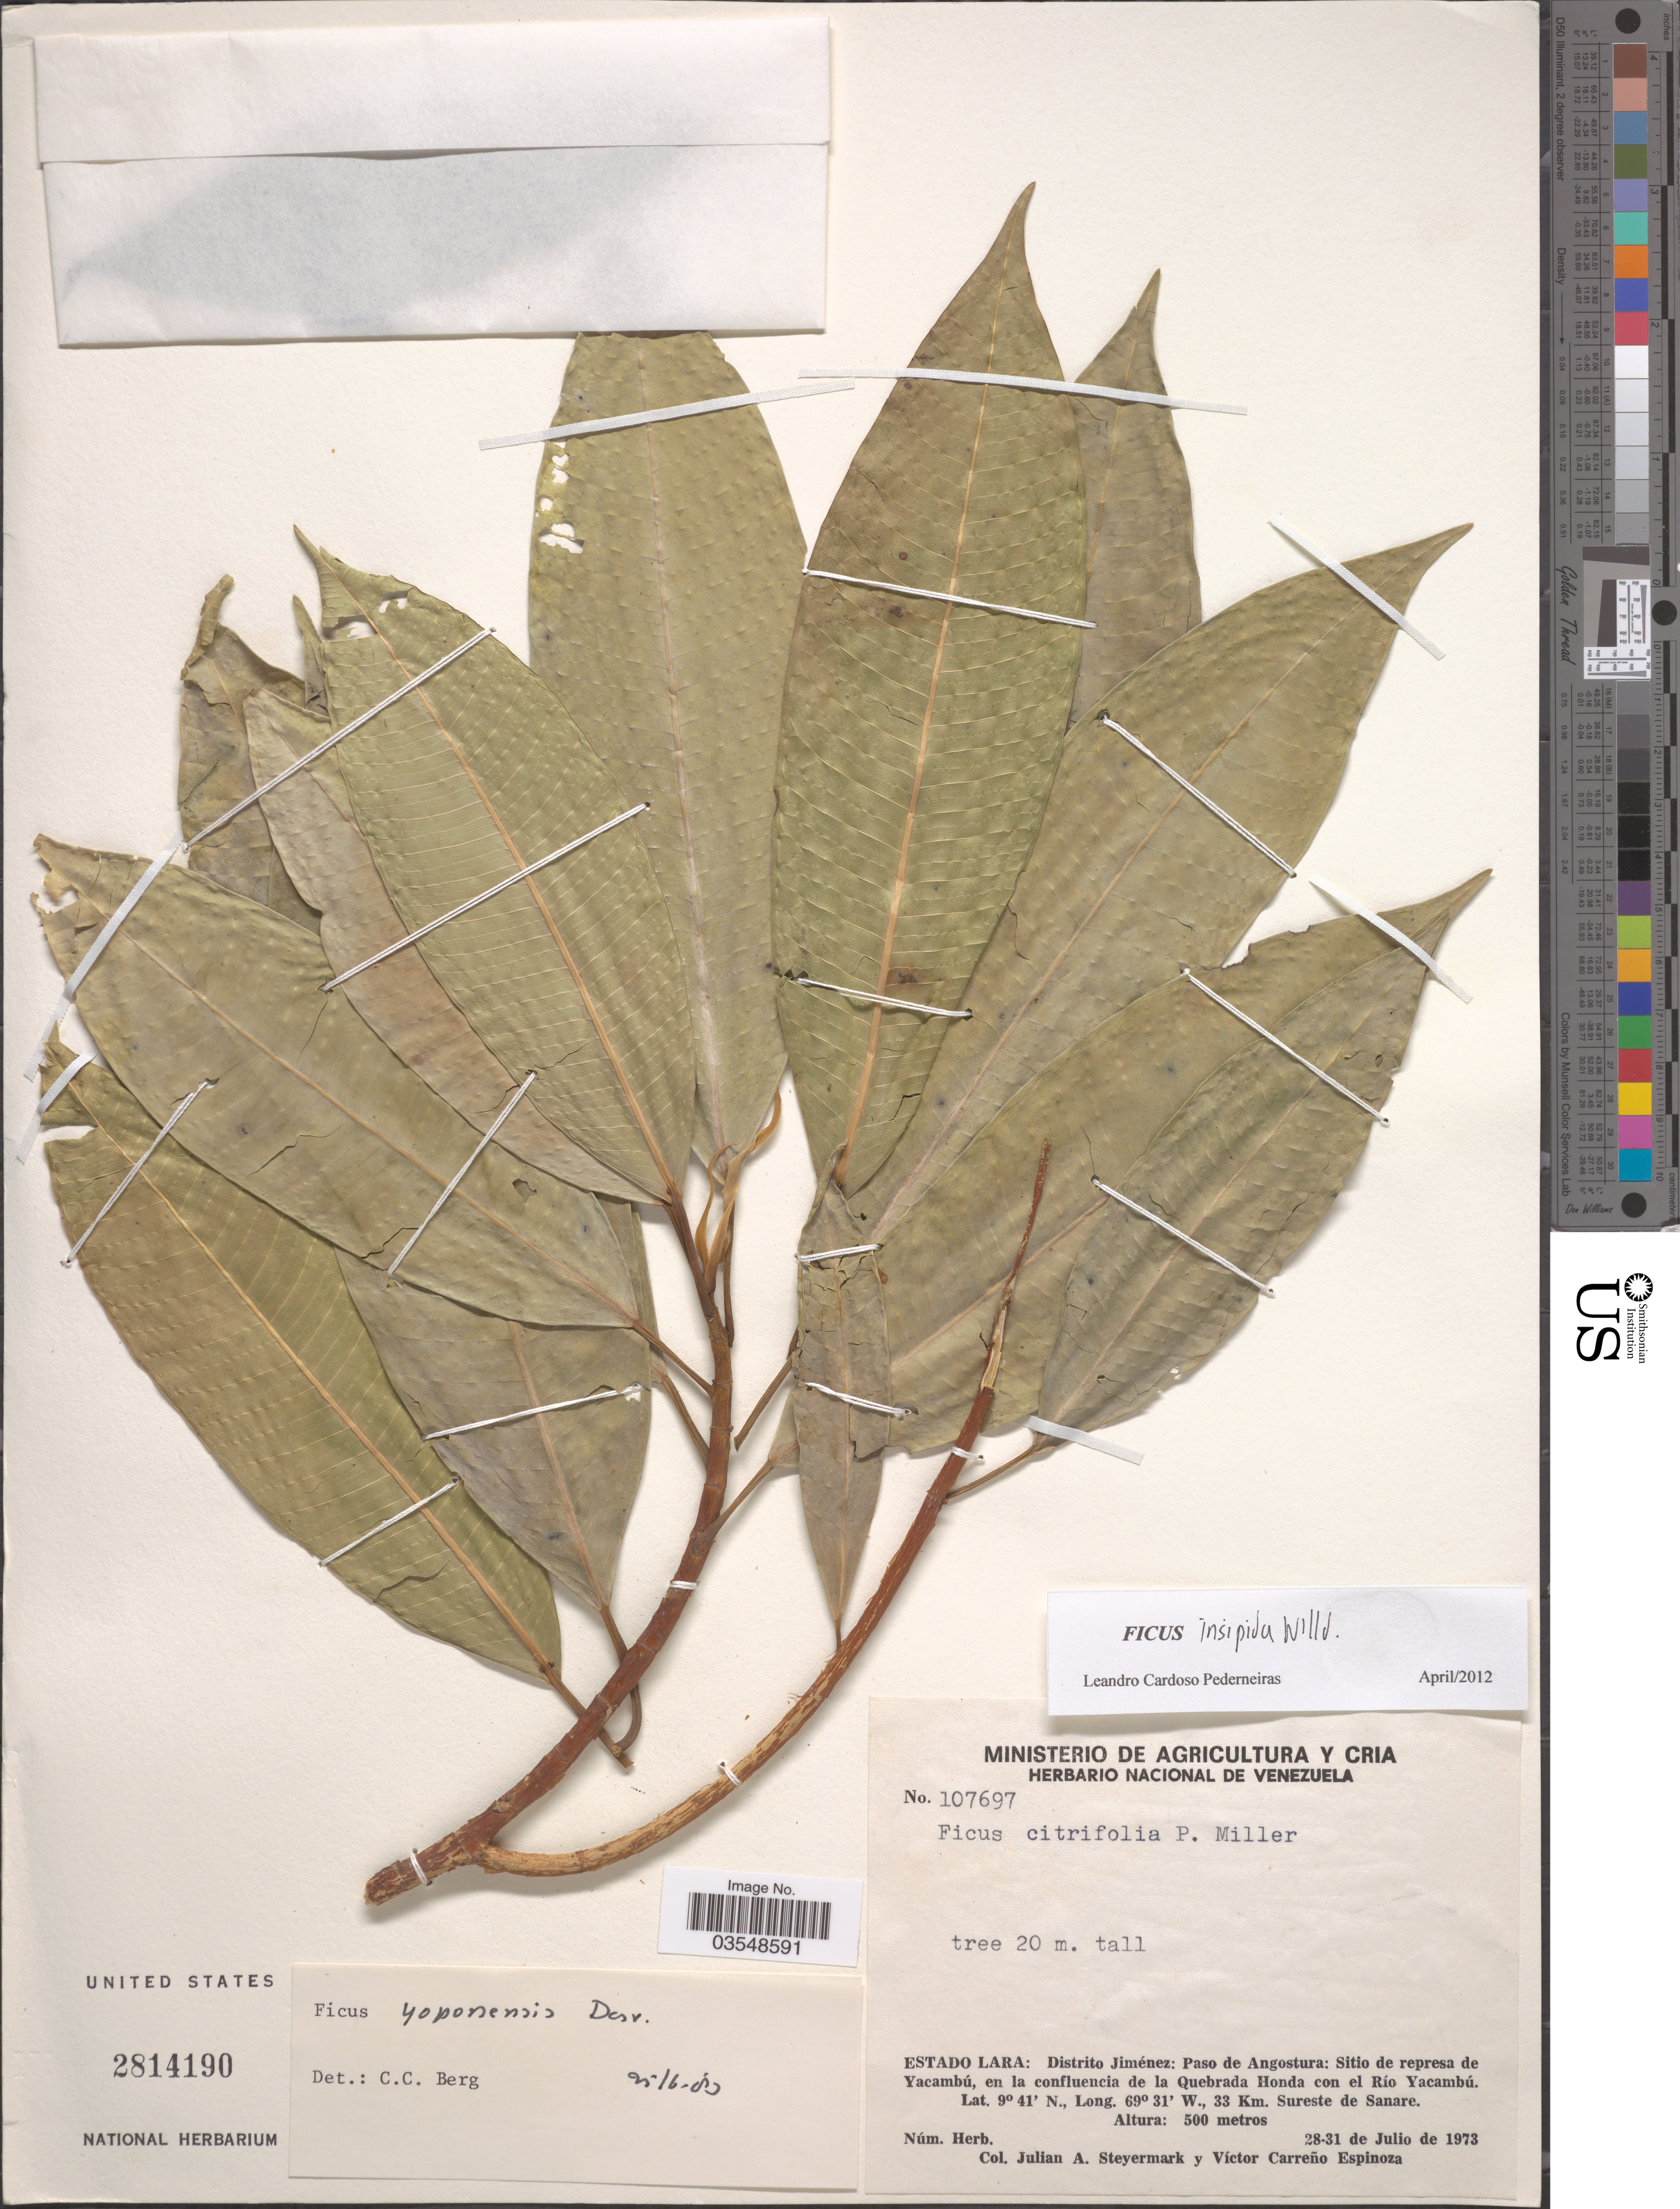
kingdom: Plantae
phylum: Tracheophyta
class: Magnoliopsida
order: Rosales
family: Moraceae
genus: Ficus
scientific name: Ficus insipida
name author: Willd.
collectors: J. Steyermark & V. Espinoza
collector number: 107697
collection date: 1973-07-28/1973-07-31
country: Venezuela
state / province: Lara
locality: Distrito Jiménez: Paso de Angostura: Sitio de represa de Yacambú, en la confluencia de la Quebrada Honda con el Río Yacambú. 33 Km. Sureste de Sanare.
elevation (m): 500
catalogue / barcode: US 2814190